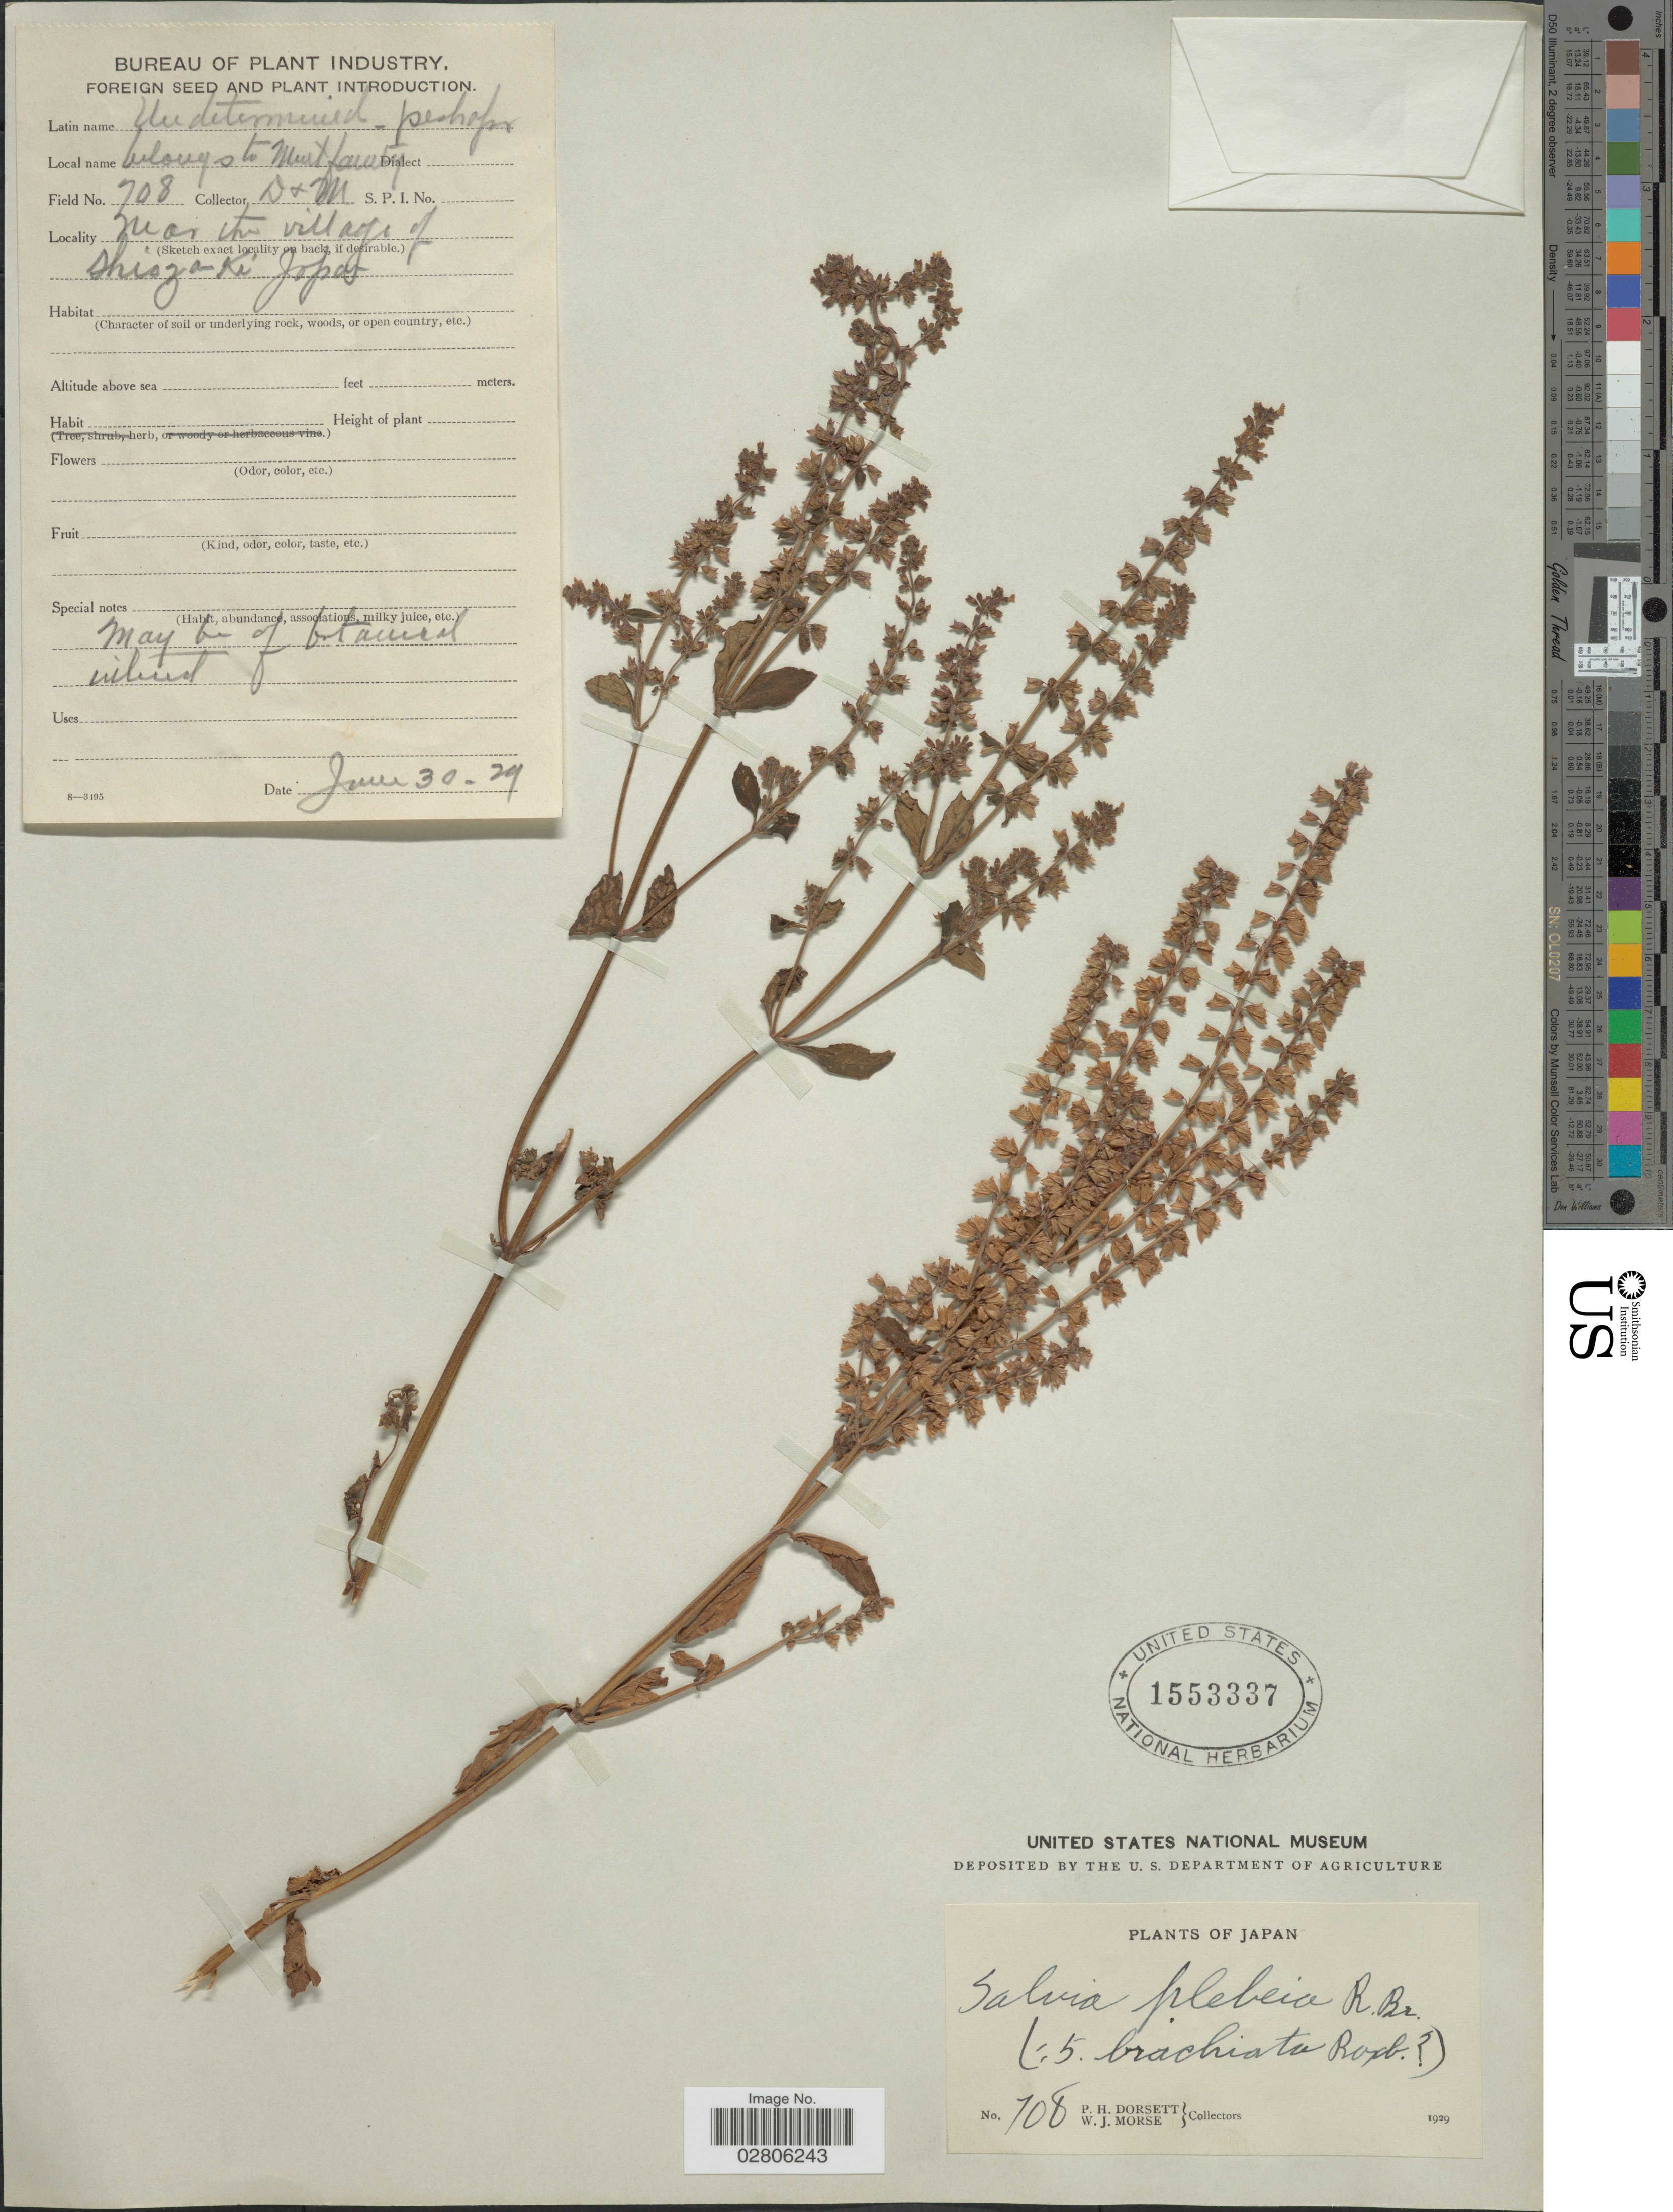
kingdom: Plantae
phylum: Tracheophyta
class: Magnoliopsida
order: Lamiales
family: Lamiaceae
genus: Salvia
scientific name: Salvia plebeia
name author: R. Br.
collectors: P. H. Dorsett & W. J. Morse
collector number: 708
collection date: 1929-06-30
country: Japan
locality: Near the village of Shiszaki.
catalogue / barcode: US 1553337